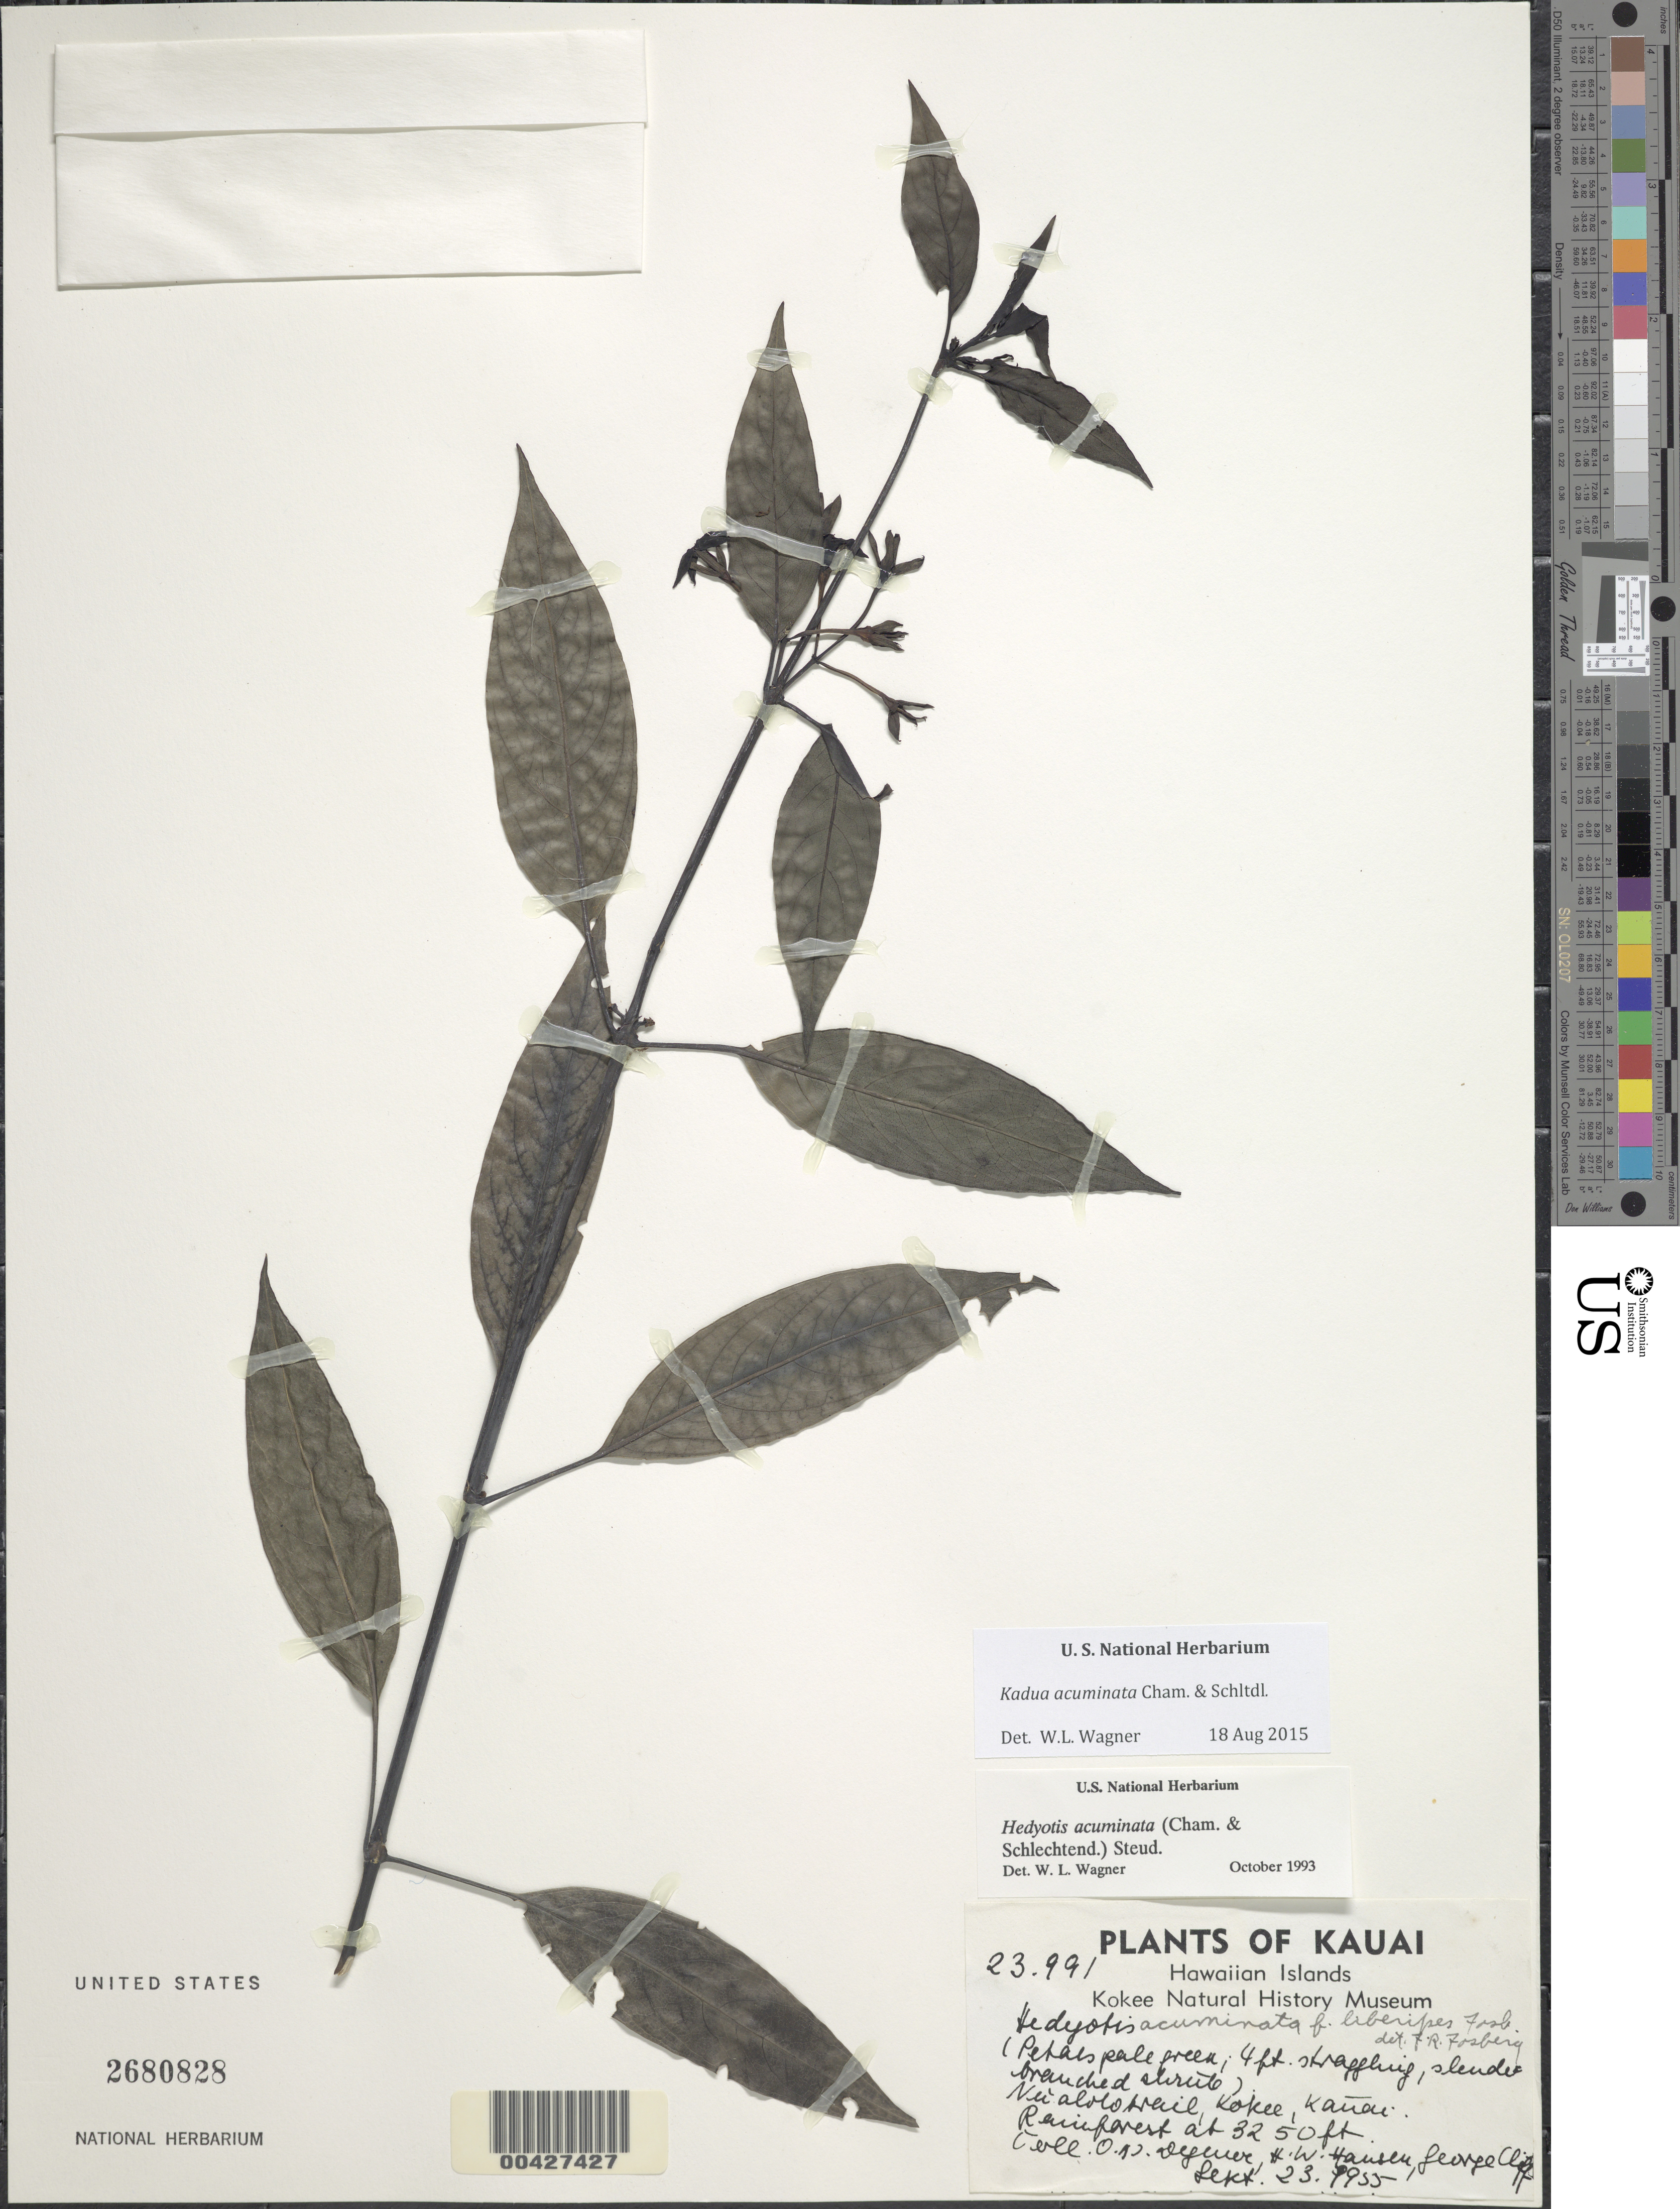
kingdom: Plantae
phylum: Tracheophyta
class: Magnoliopsida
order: Gentianales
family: Rubiaceae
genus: Kadua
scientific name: Kadua acuminata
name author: Cham. & Schltdl.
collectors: O. Degener, W. Hansen & G. Cliff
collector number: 23.991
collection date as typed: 23 Sep 1955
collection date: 1955-09-23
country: United States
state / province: Hawaii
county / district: Kauai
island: Kaua'i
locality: Nu'alolo Trail, Kokee.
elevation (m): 991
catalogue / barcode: US 2680828